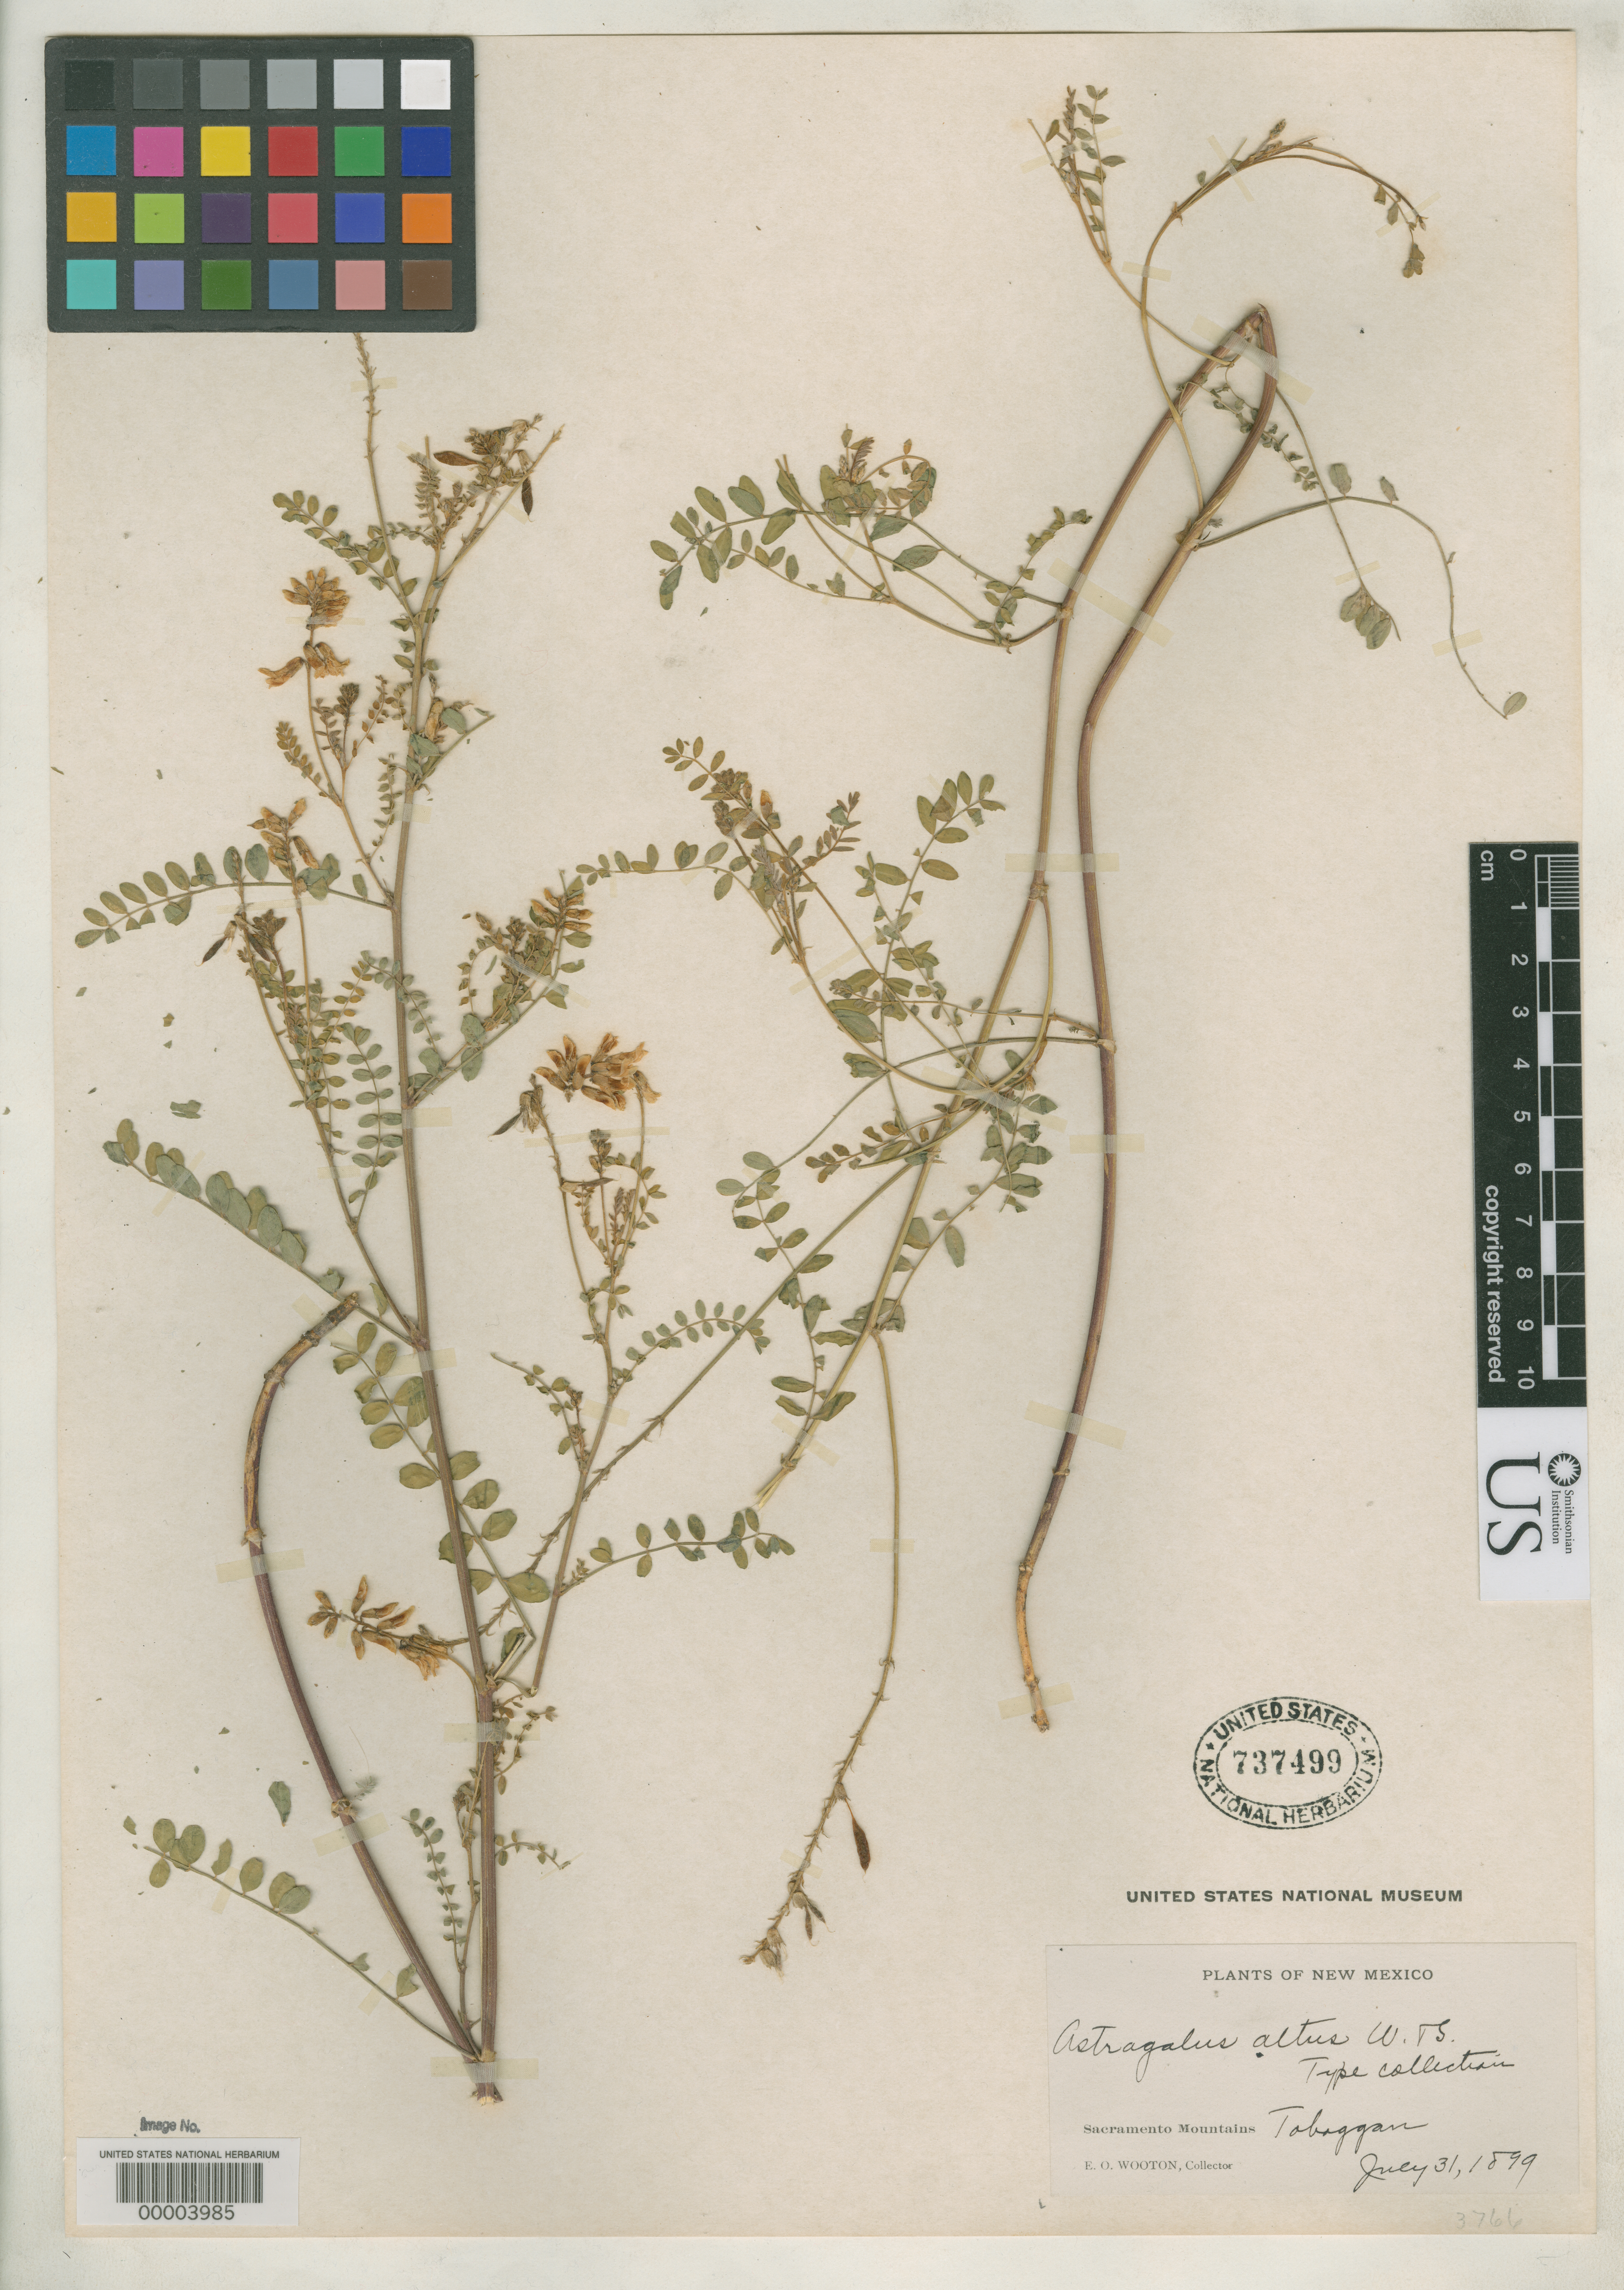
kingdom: Plantae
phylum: Tracheophyta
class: Magnoliopsida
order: Fabales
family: Fabaceae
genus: Astragalus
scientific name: Astragalus altus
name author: Wooton & Standl.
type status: Isotype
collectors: E. O. Wooton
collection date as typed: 31 Jul 1899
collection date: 1899-07-31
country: United States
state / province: New Mexico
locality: Near Toboggan.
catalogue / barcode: US 737499